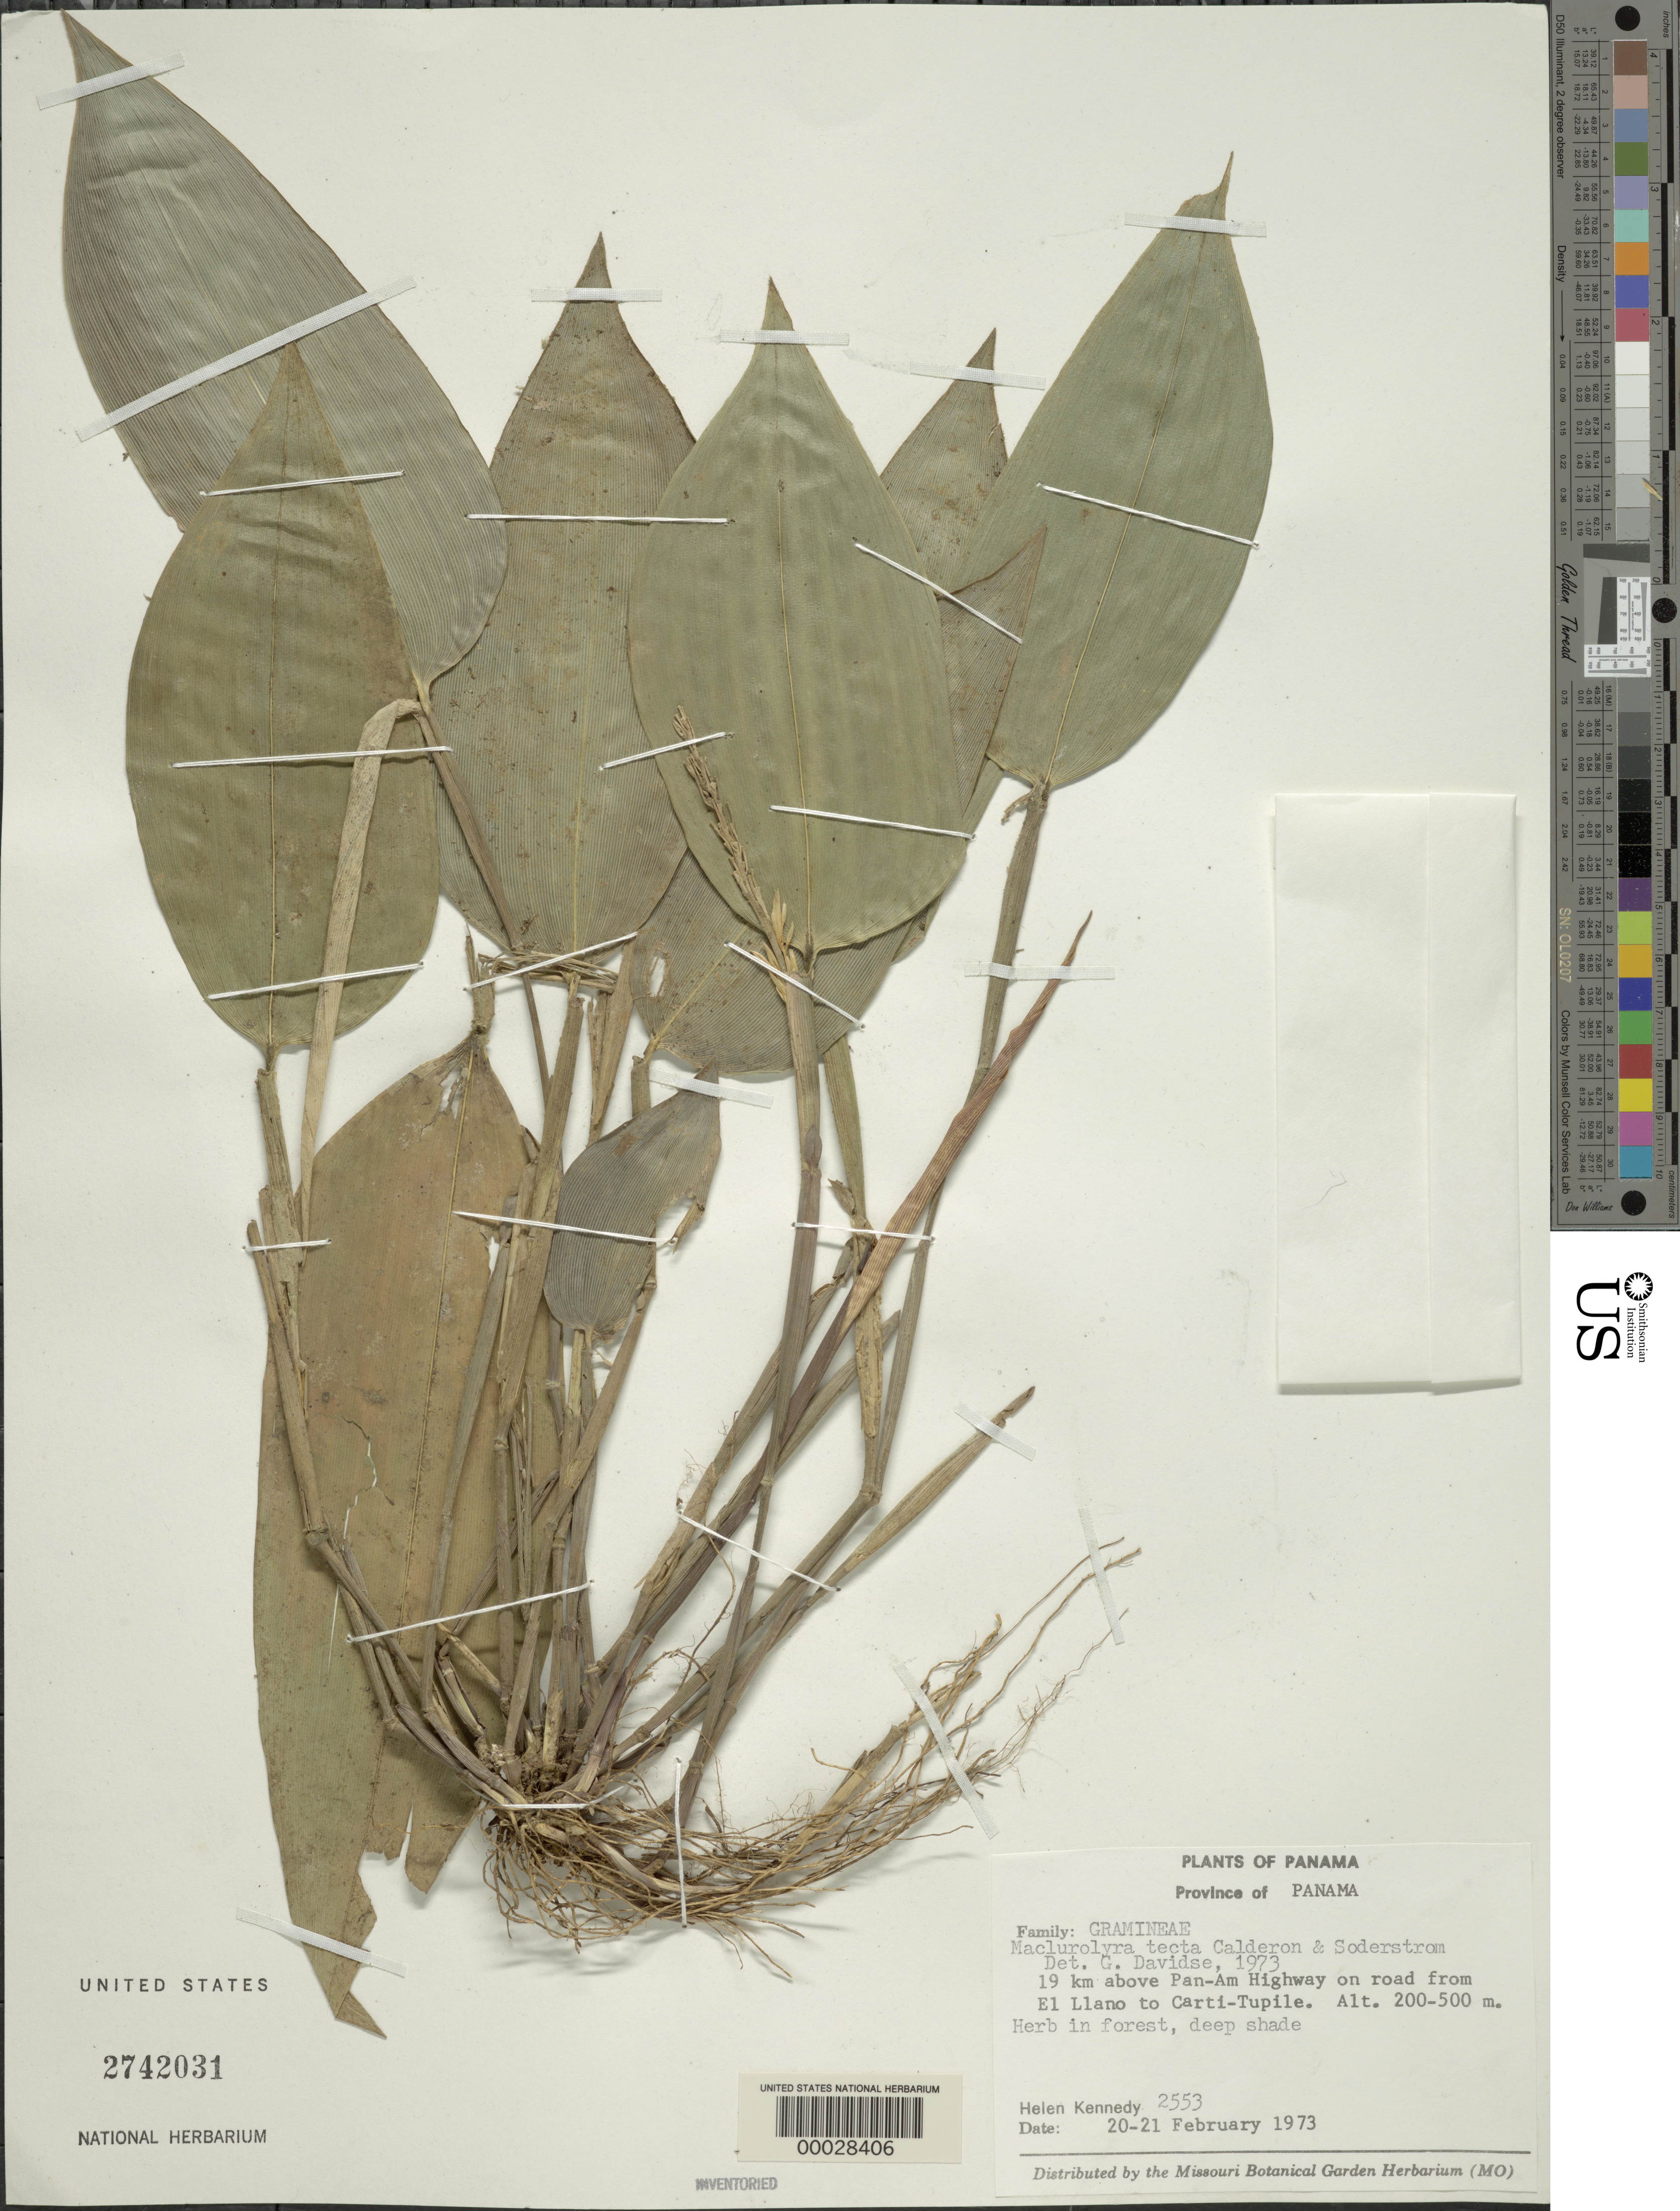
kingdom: Plantae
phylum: Tracheophyta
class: Liliopsida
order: Poales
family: Poaceae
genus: Leptaspis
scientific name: Leptaspis zeylanica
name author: Nees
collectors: H. Kennedy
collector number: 2553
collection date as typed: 20 Feb 1973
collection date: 1973-02-20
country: Panama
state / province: Panamá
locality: El Llano to Carti-Tupile, road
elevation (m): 200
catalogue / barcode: US 2742031